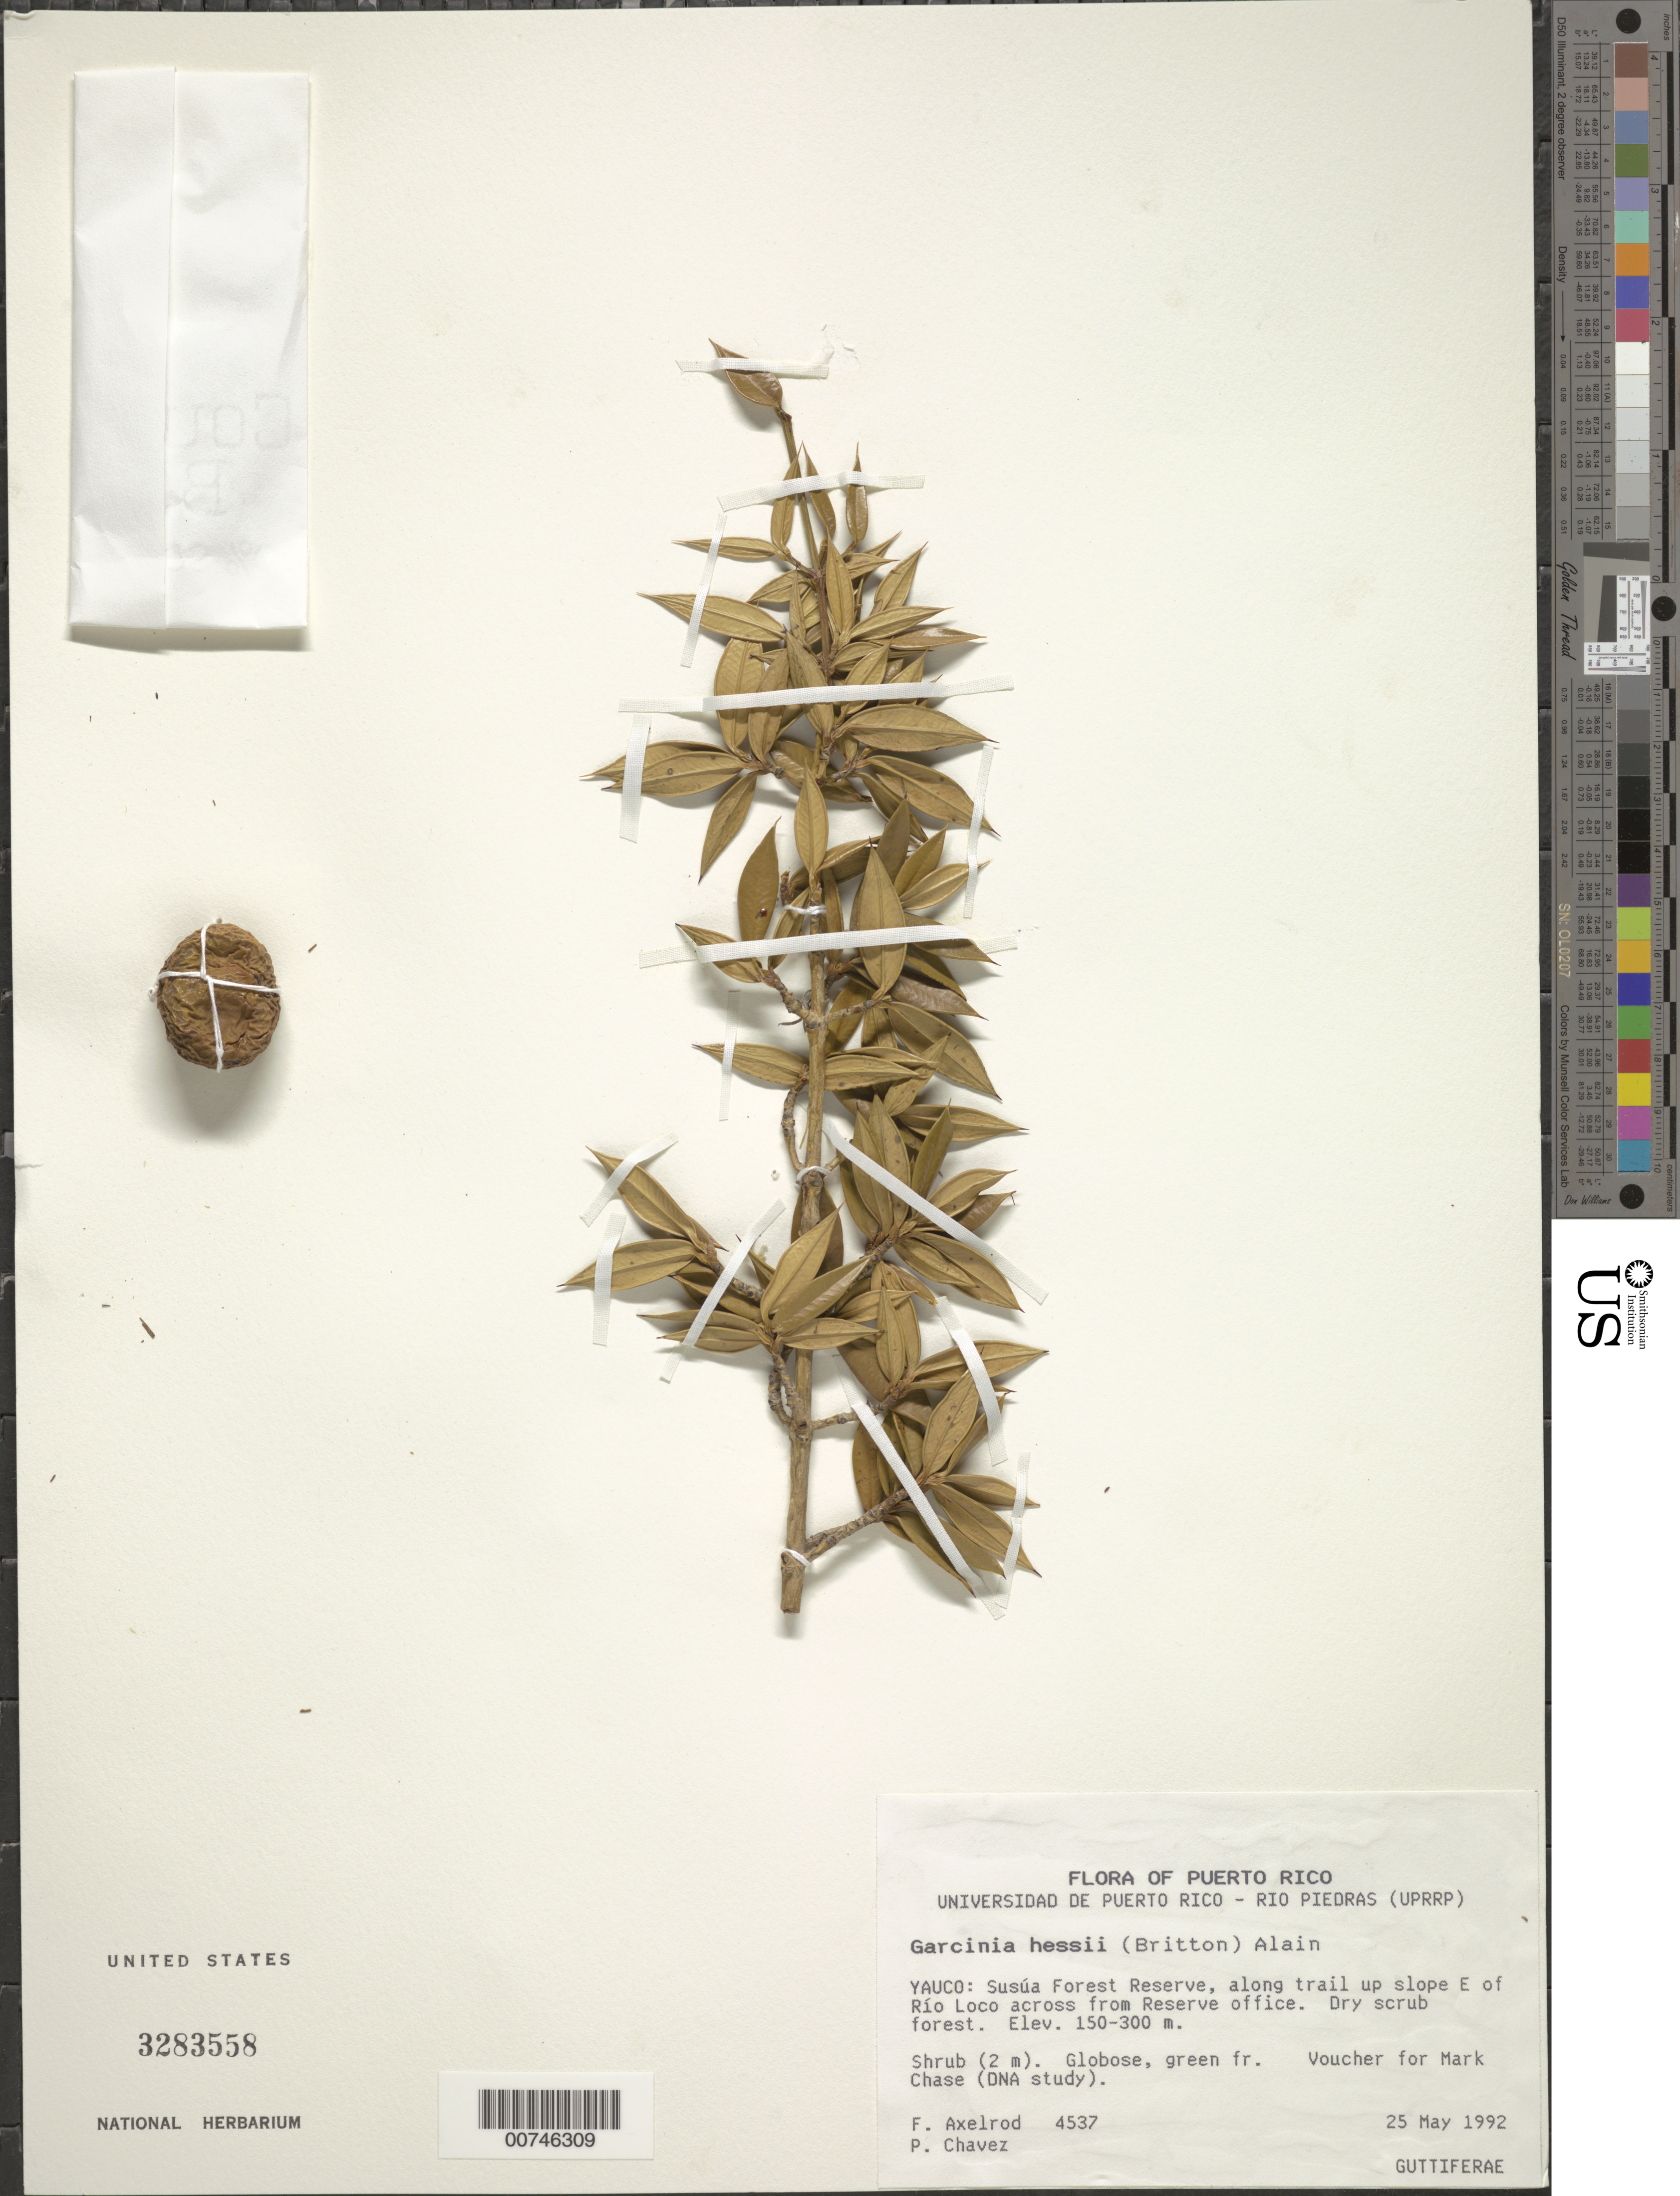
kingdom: Plantae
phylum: Tracheophyta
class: Magnoliopsida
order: Malpighiales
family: Clusiaceae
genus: Garcinia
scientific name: Garcinia hessii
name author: (Britton) Alain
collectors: F. S. Axelrod & P. Chavez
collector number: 4537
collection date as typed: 25 May 1992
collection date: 1992-05-25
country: Puerto Rico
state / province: Yauco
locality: Yauco: Susúa Forest Reserve, along trail up slope E of Río Loco, across from reserve office.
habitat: Dry scrub forest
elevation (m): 150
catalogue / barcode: US 3283558